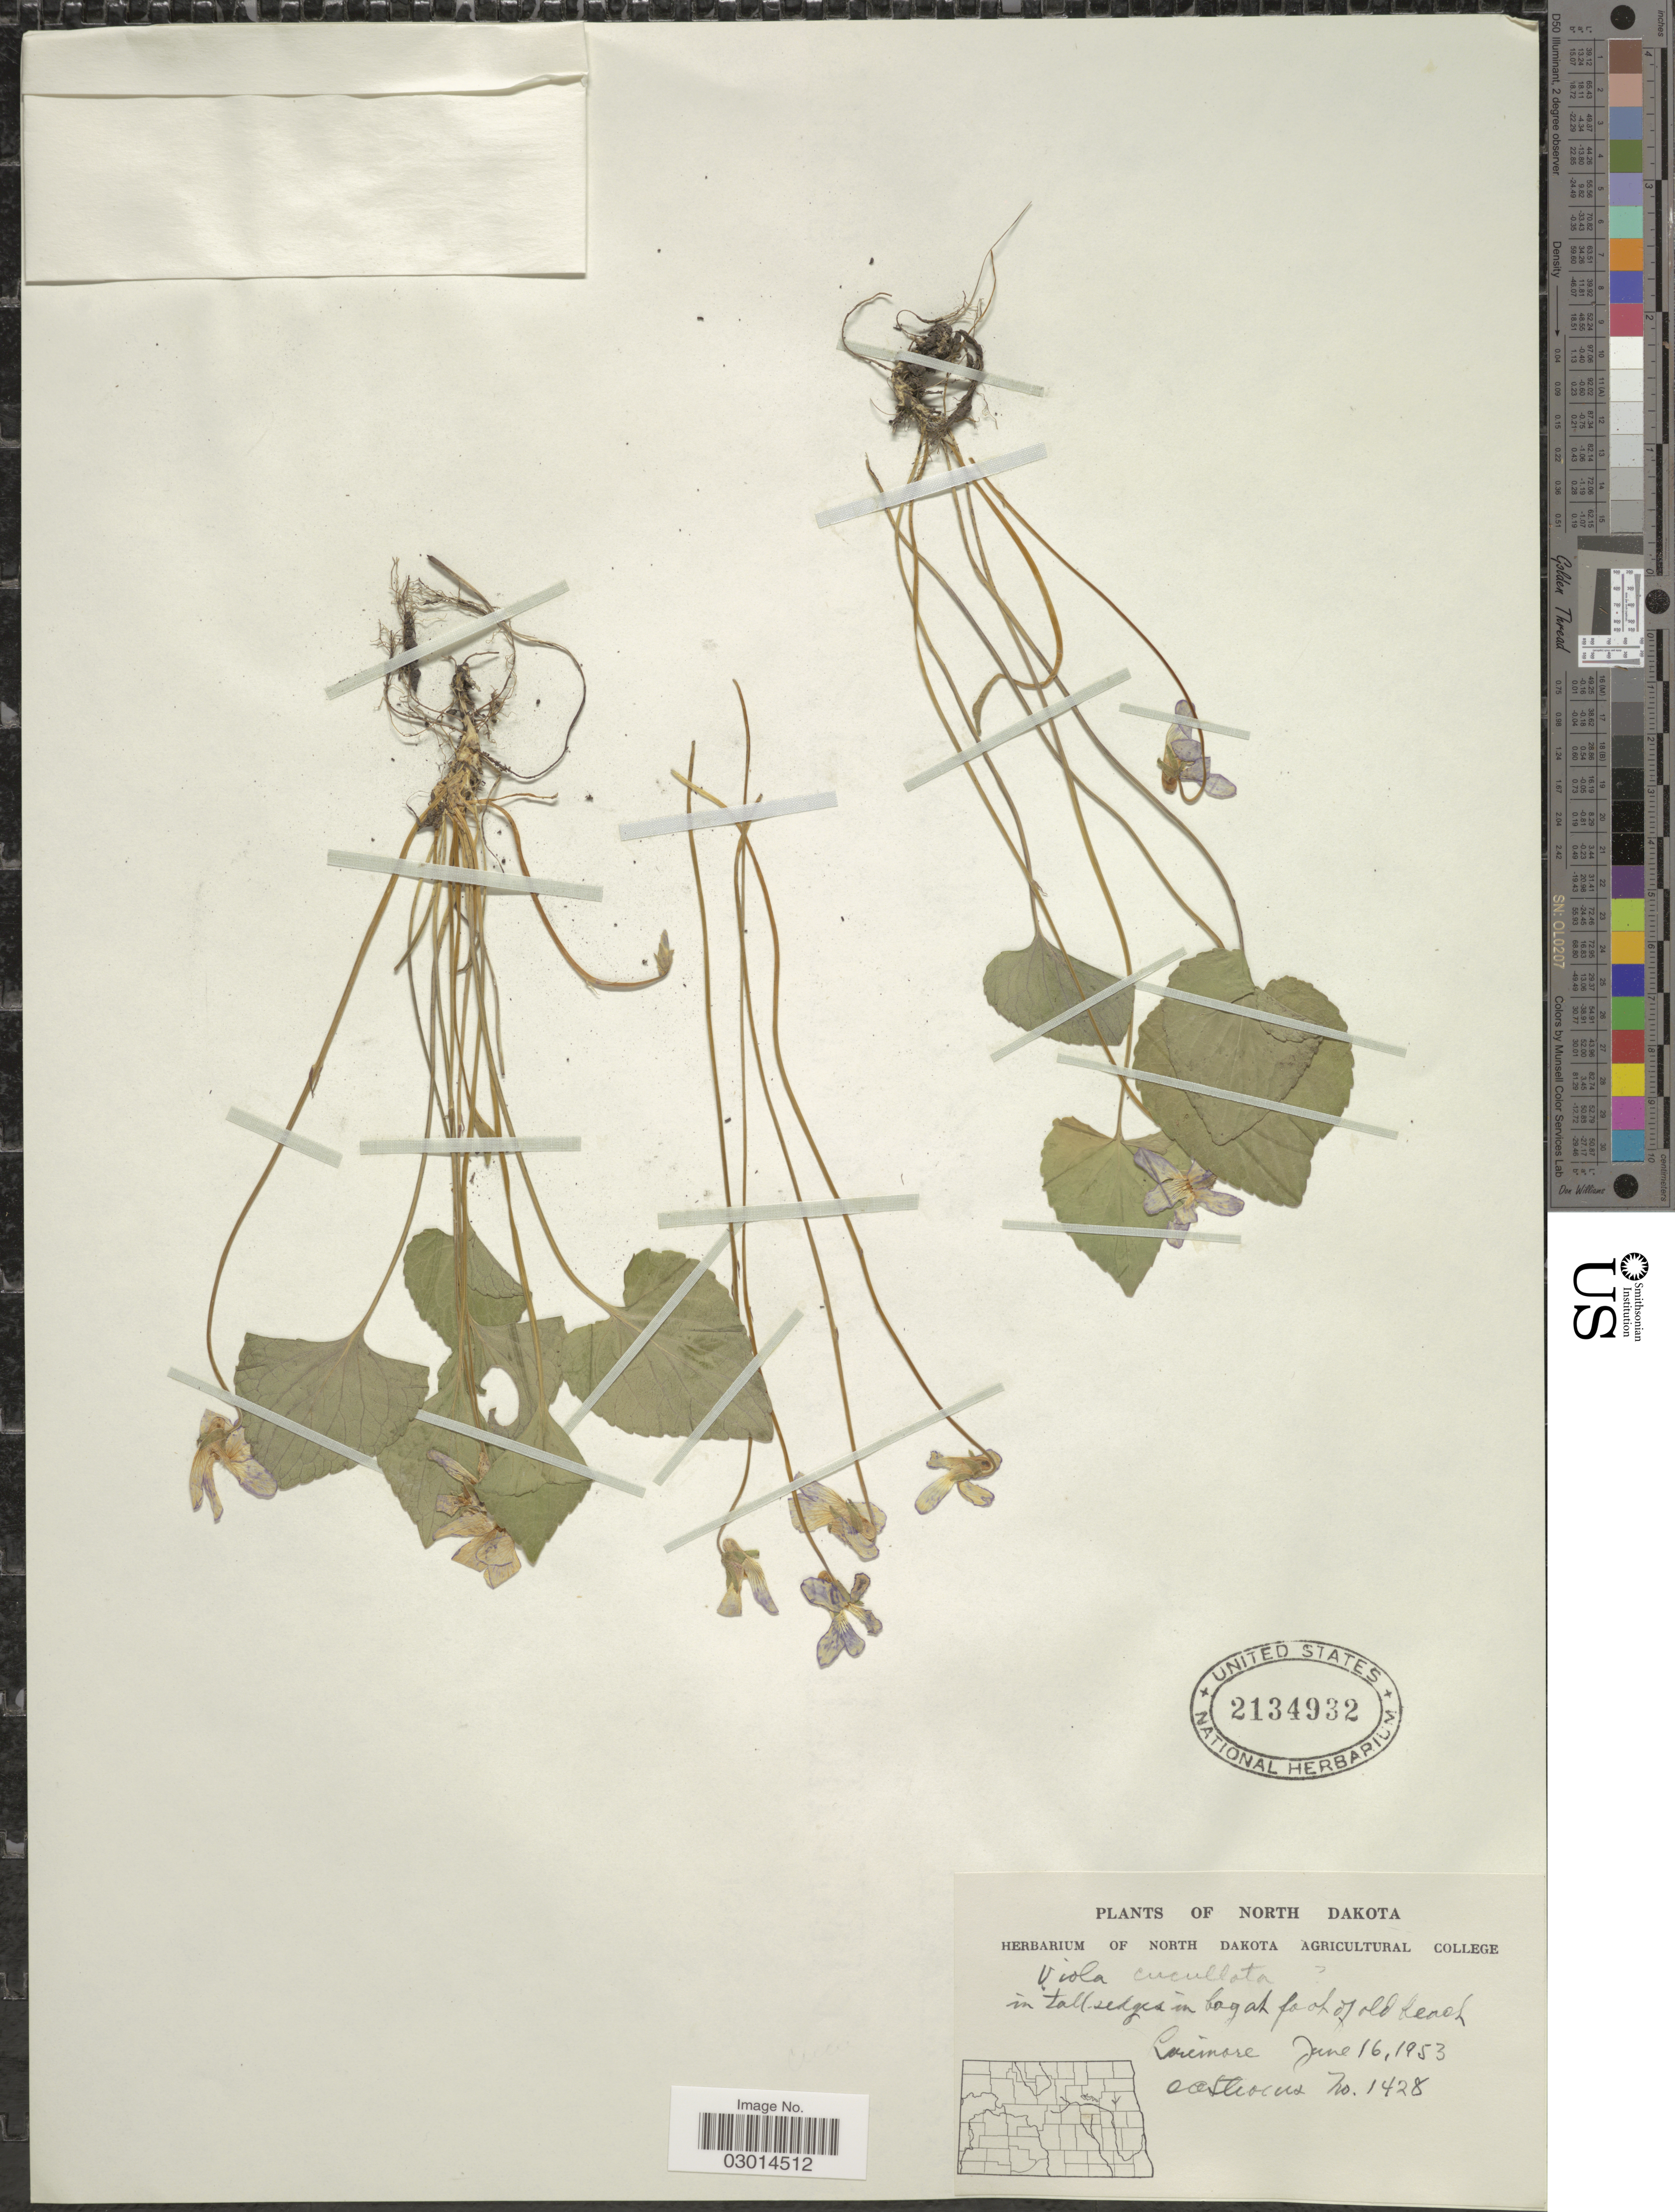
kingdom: Plantae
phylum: Tracheophyta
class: Magnoliopsida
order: Malpighiales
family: Violaceae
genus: Viola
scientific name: Viola cucullata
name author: Aiton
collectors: O. A. Stevens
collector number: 1428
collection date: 1953-06-16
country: United States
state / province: North Dakota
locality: Larimore.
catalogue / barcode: US 2134932